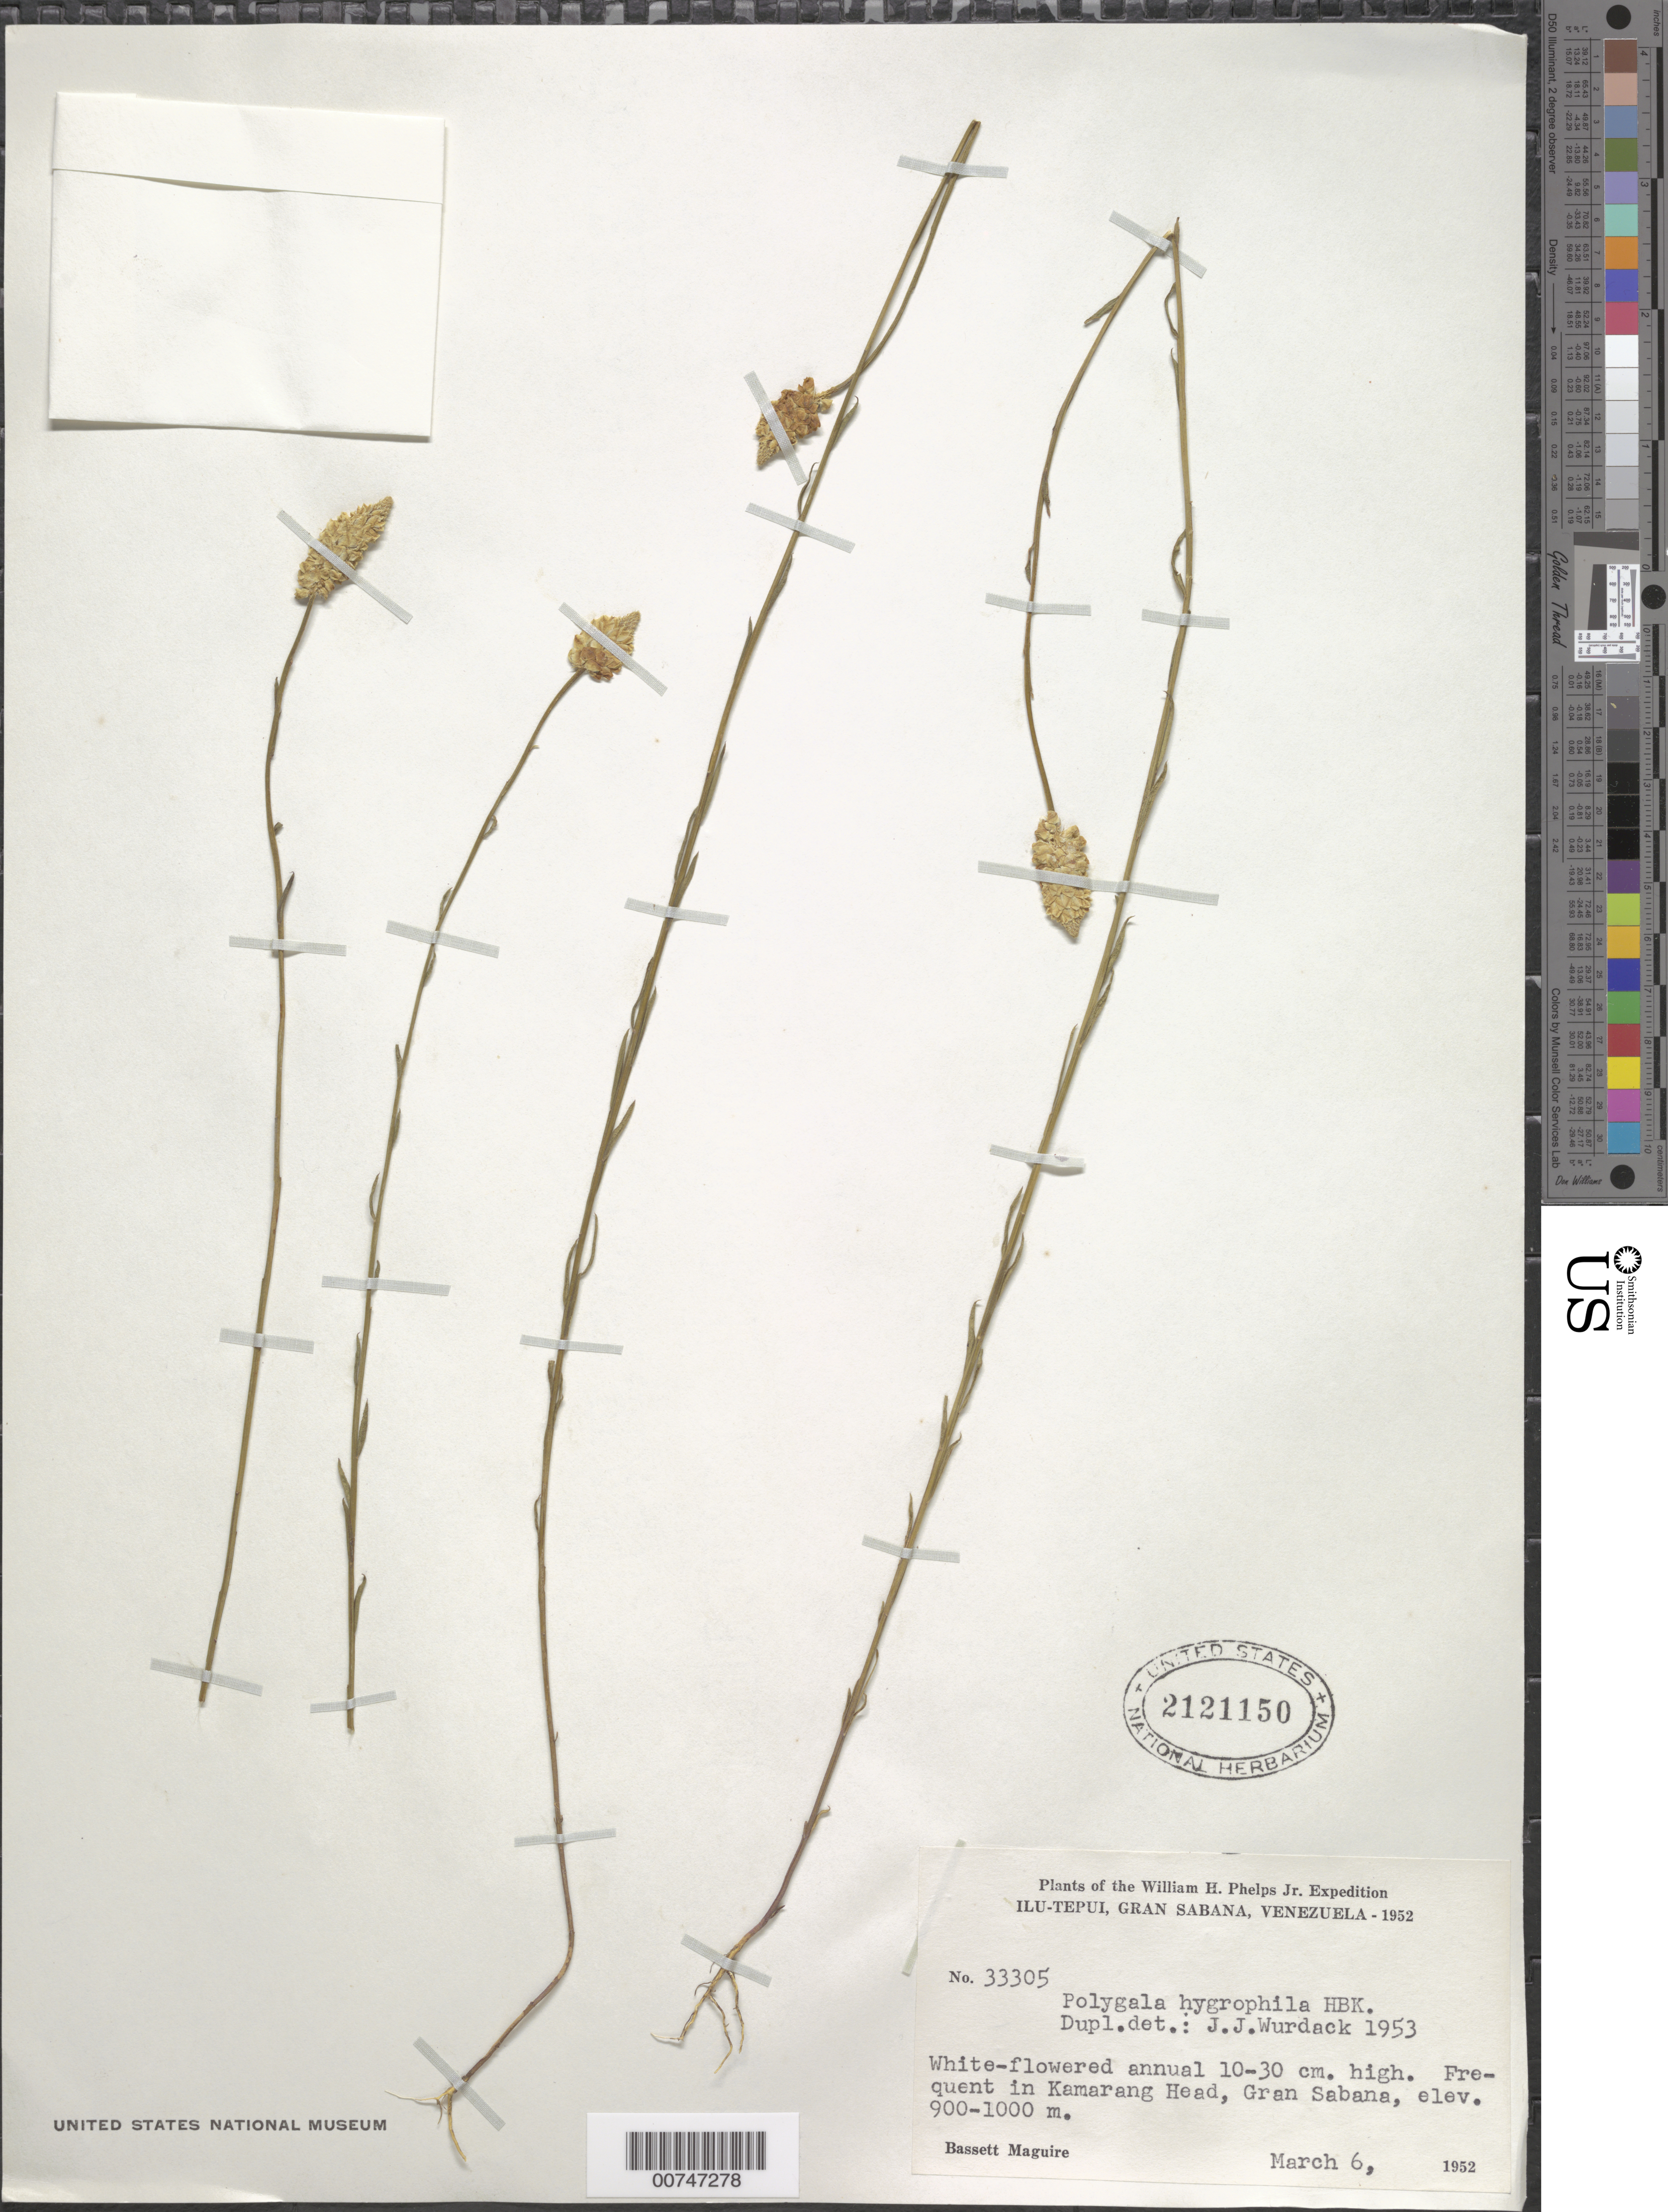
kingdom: Plantae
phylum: Tracheophyta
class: Magnoliopsida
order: Fabales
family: Polygalaceae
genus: Polygala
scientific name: Polygala hygrophila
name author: Kunth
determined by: Wurdack, John J., (US), US (UNITED STATES)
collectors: B. Maguire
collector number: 33305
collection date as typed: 6-Mar-52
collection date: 1952-03-06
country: Venezuela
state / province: Bolívar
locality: Gran Sabana, Ilu-tepuí, Kamarang headwaters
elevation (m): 900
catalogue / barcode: US 2121150